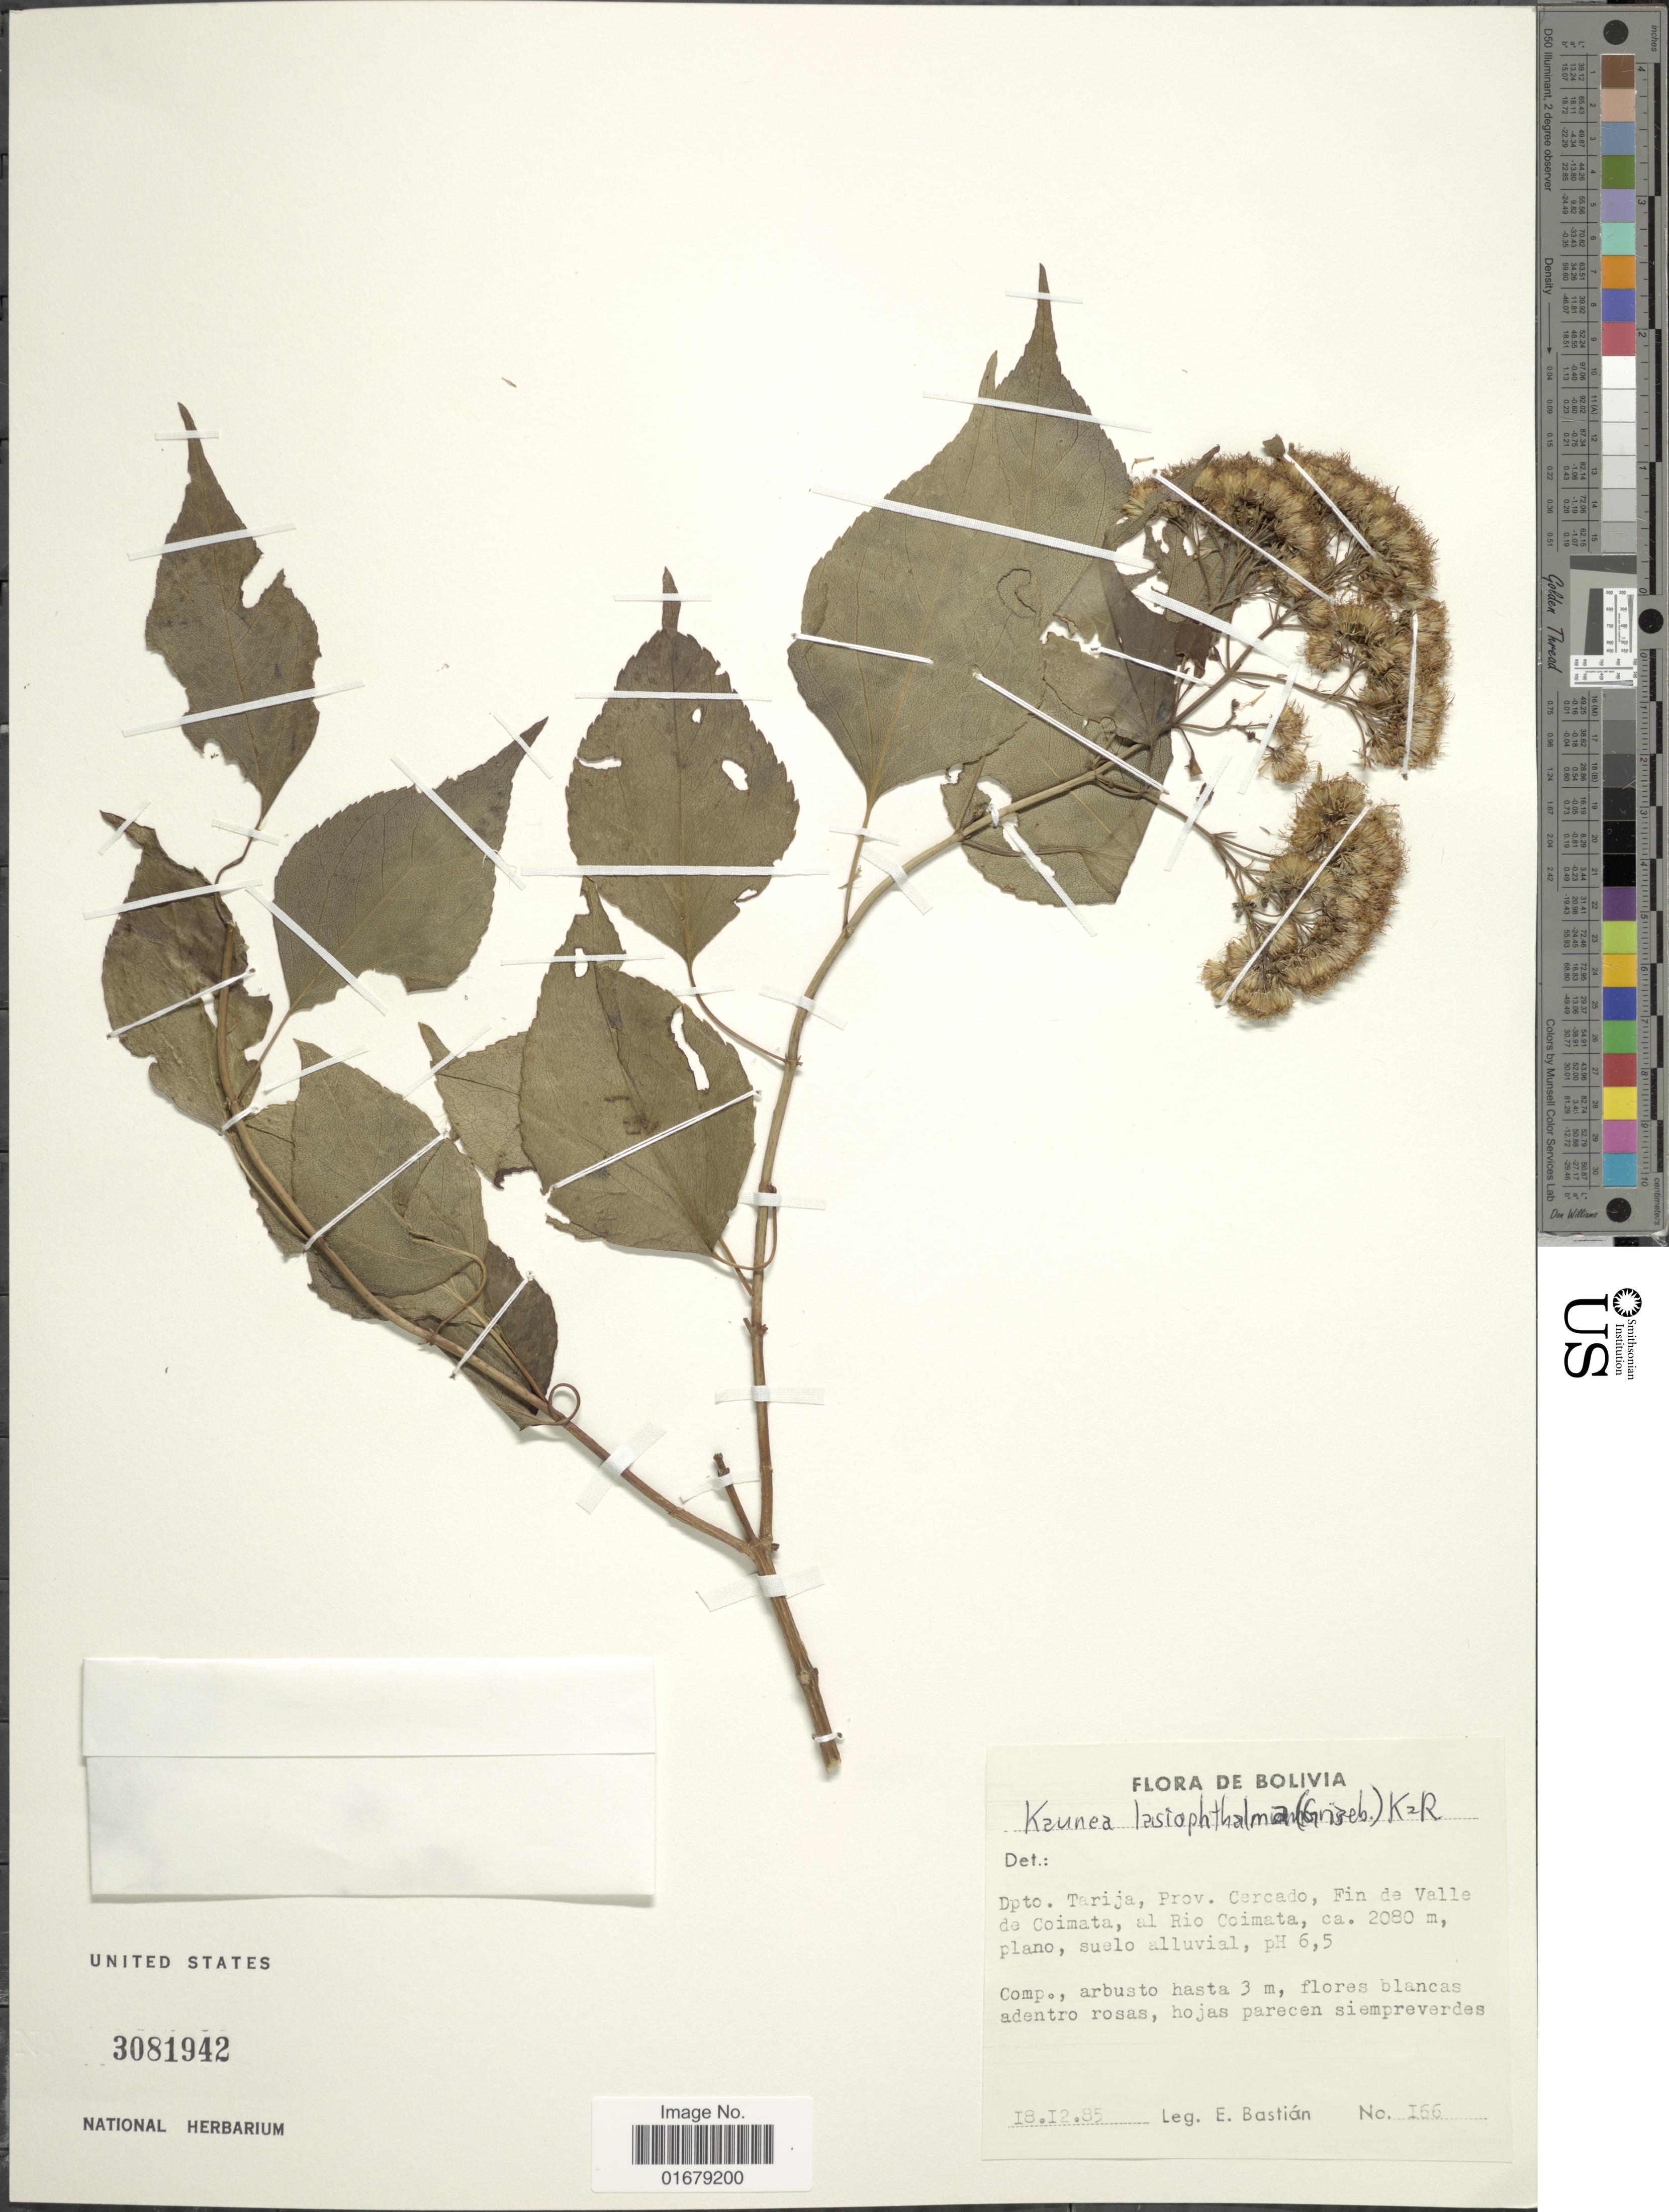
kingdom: Plantae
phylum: Tracheophyta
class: Magnoliopsida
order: Asterales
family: Asteraceae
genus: Kaunia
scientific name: Kaunia saltensis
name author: (Hieron.) R.M. King & H. Rob.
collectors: E. Bastian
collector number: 166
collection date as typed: Transcribed d/m/y: 18/12/85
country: Bolivia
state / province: Tarija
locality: Bolivia. Dpto. Tarija, Prov. Cercado, Fin de Valle de Coimata, al Rio Coimata,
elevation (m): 2080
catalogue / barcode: US 3081942